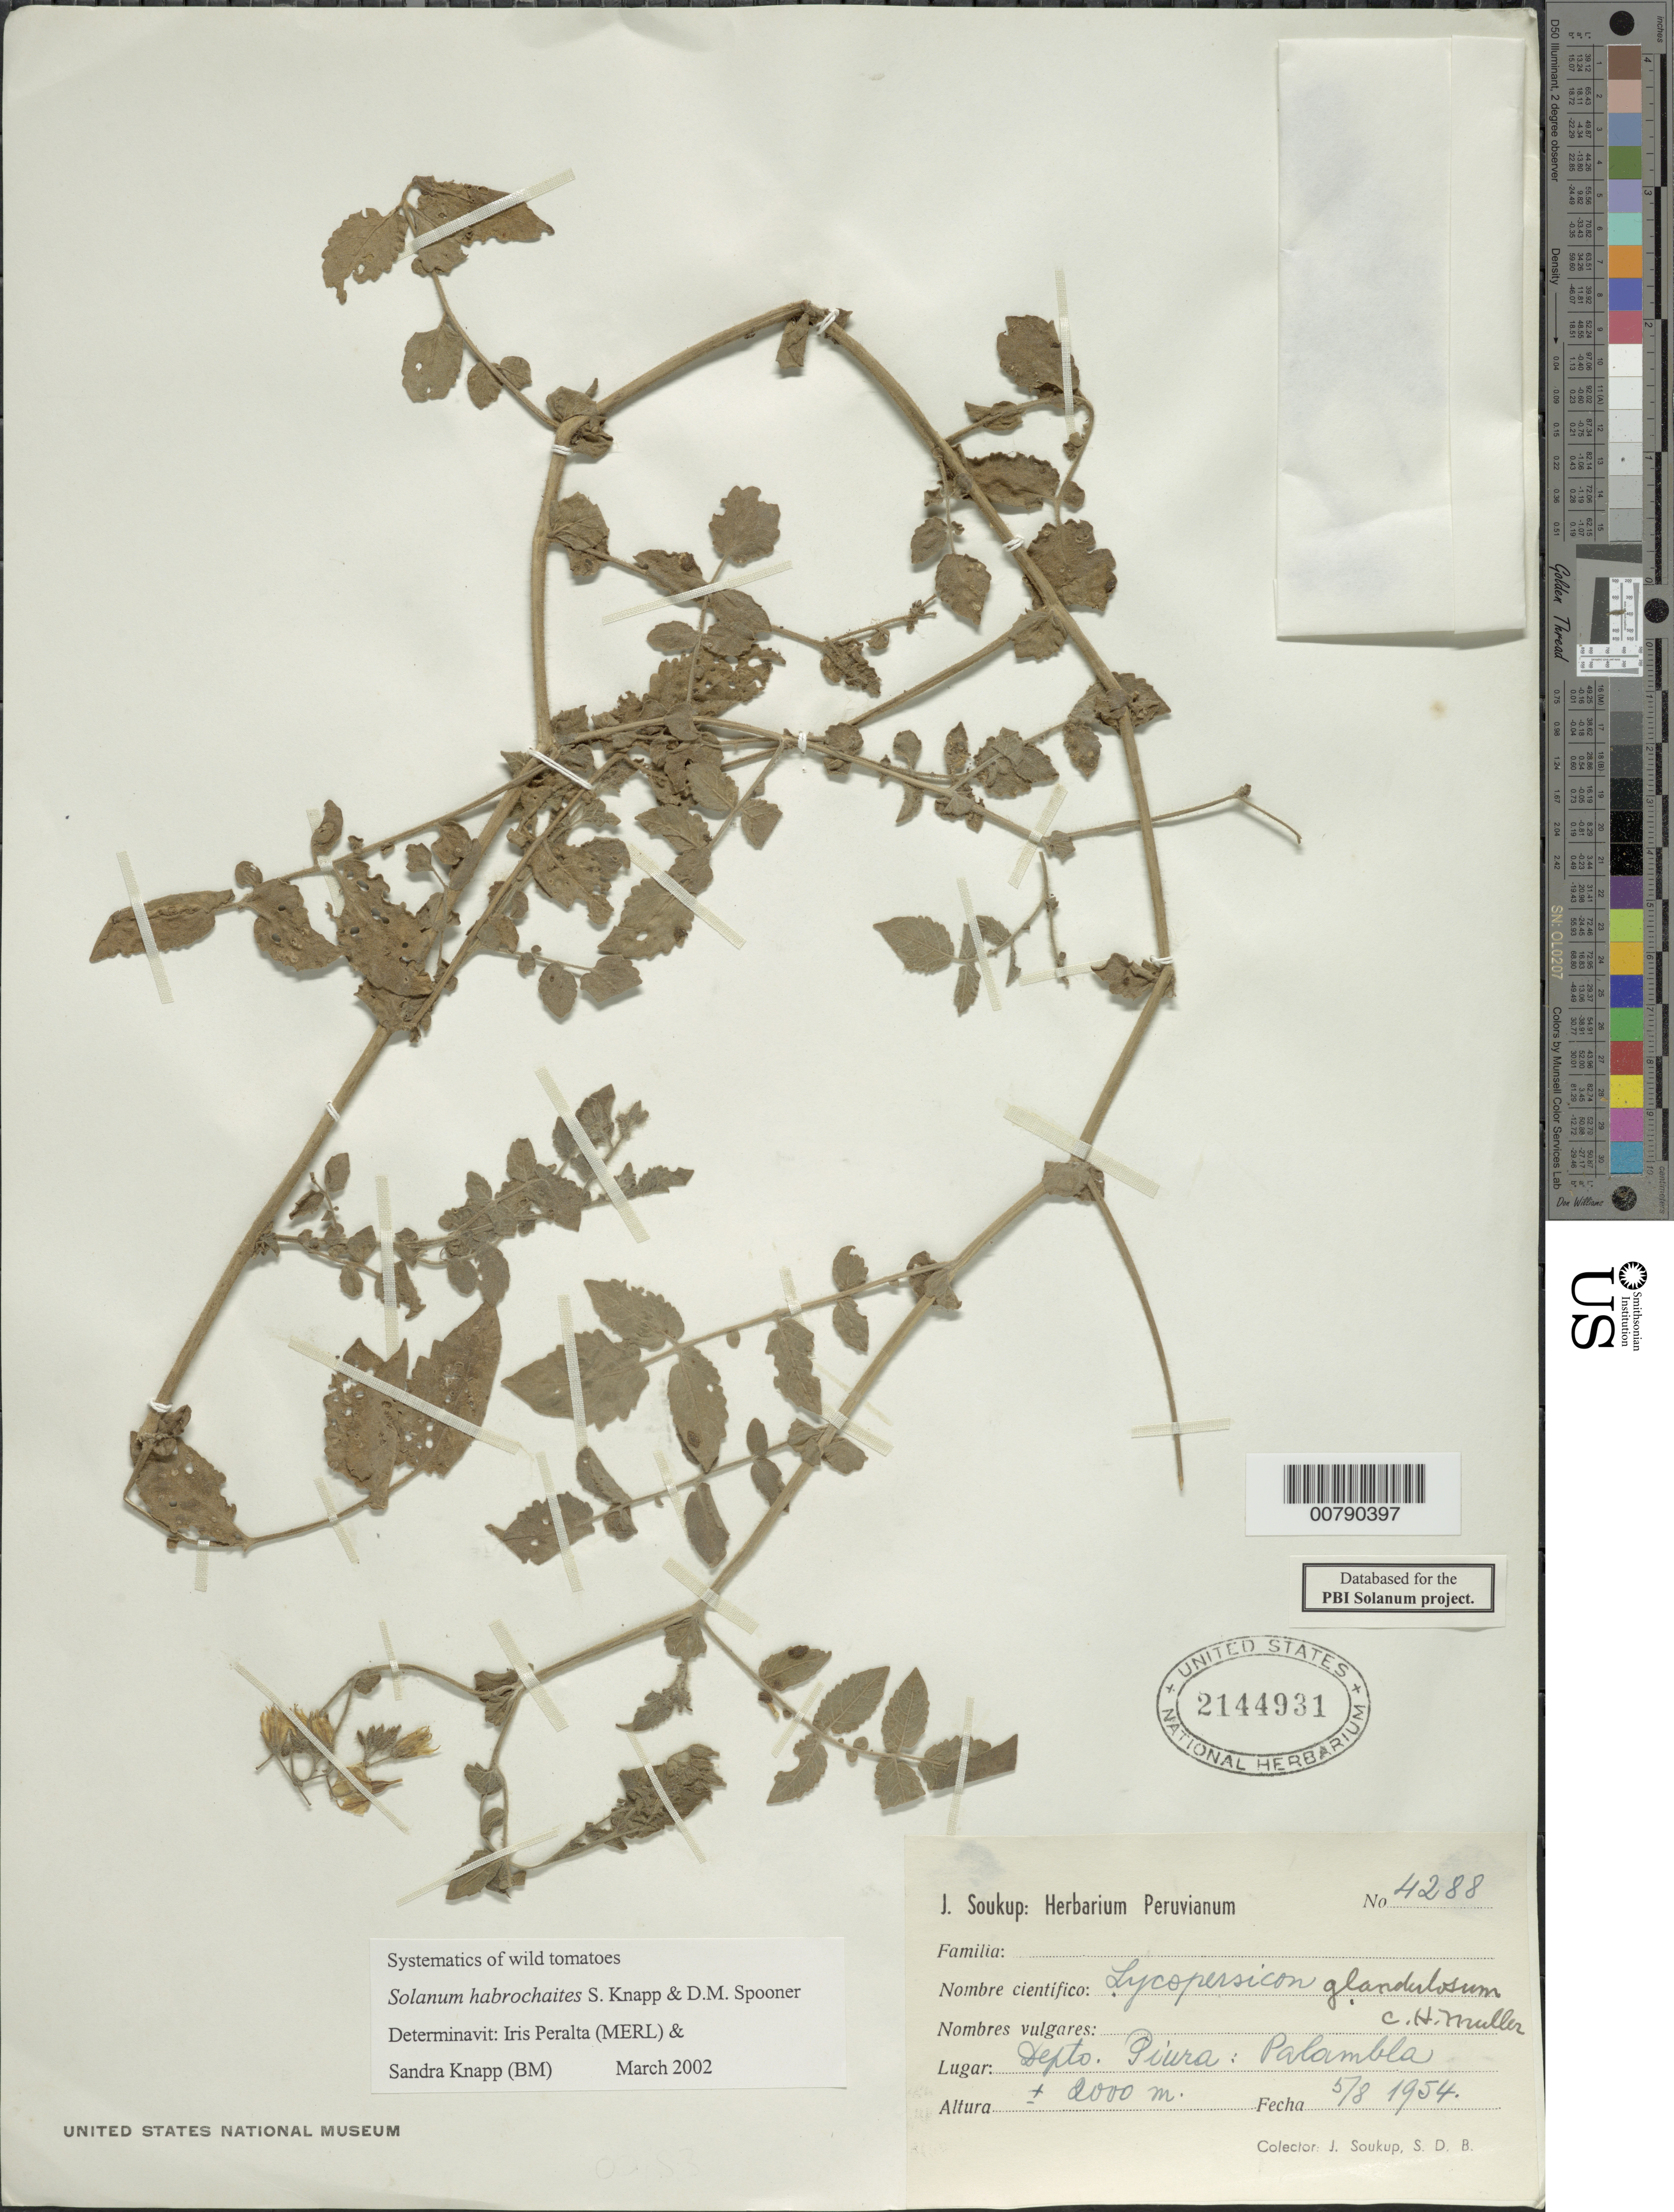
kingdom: Plantae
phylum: Tracheophyta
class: Magnoliopsida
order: Solanales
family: Solanaceae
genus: Solanum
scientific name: Solanum habrochaites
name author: S. Knapp & D.M. Spooner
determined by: Peralta, Iris E.; Knapp, S. D.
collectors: J. J. Soukup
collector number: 4288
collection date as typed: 5 Aug 1954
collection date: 1954-08-05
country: Peru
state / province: Piura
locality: Palambla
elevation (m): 2000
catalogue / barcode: US 2144931